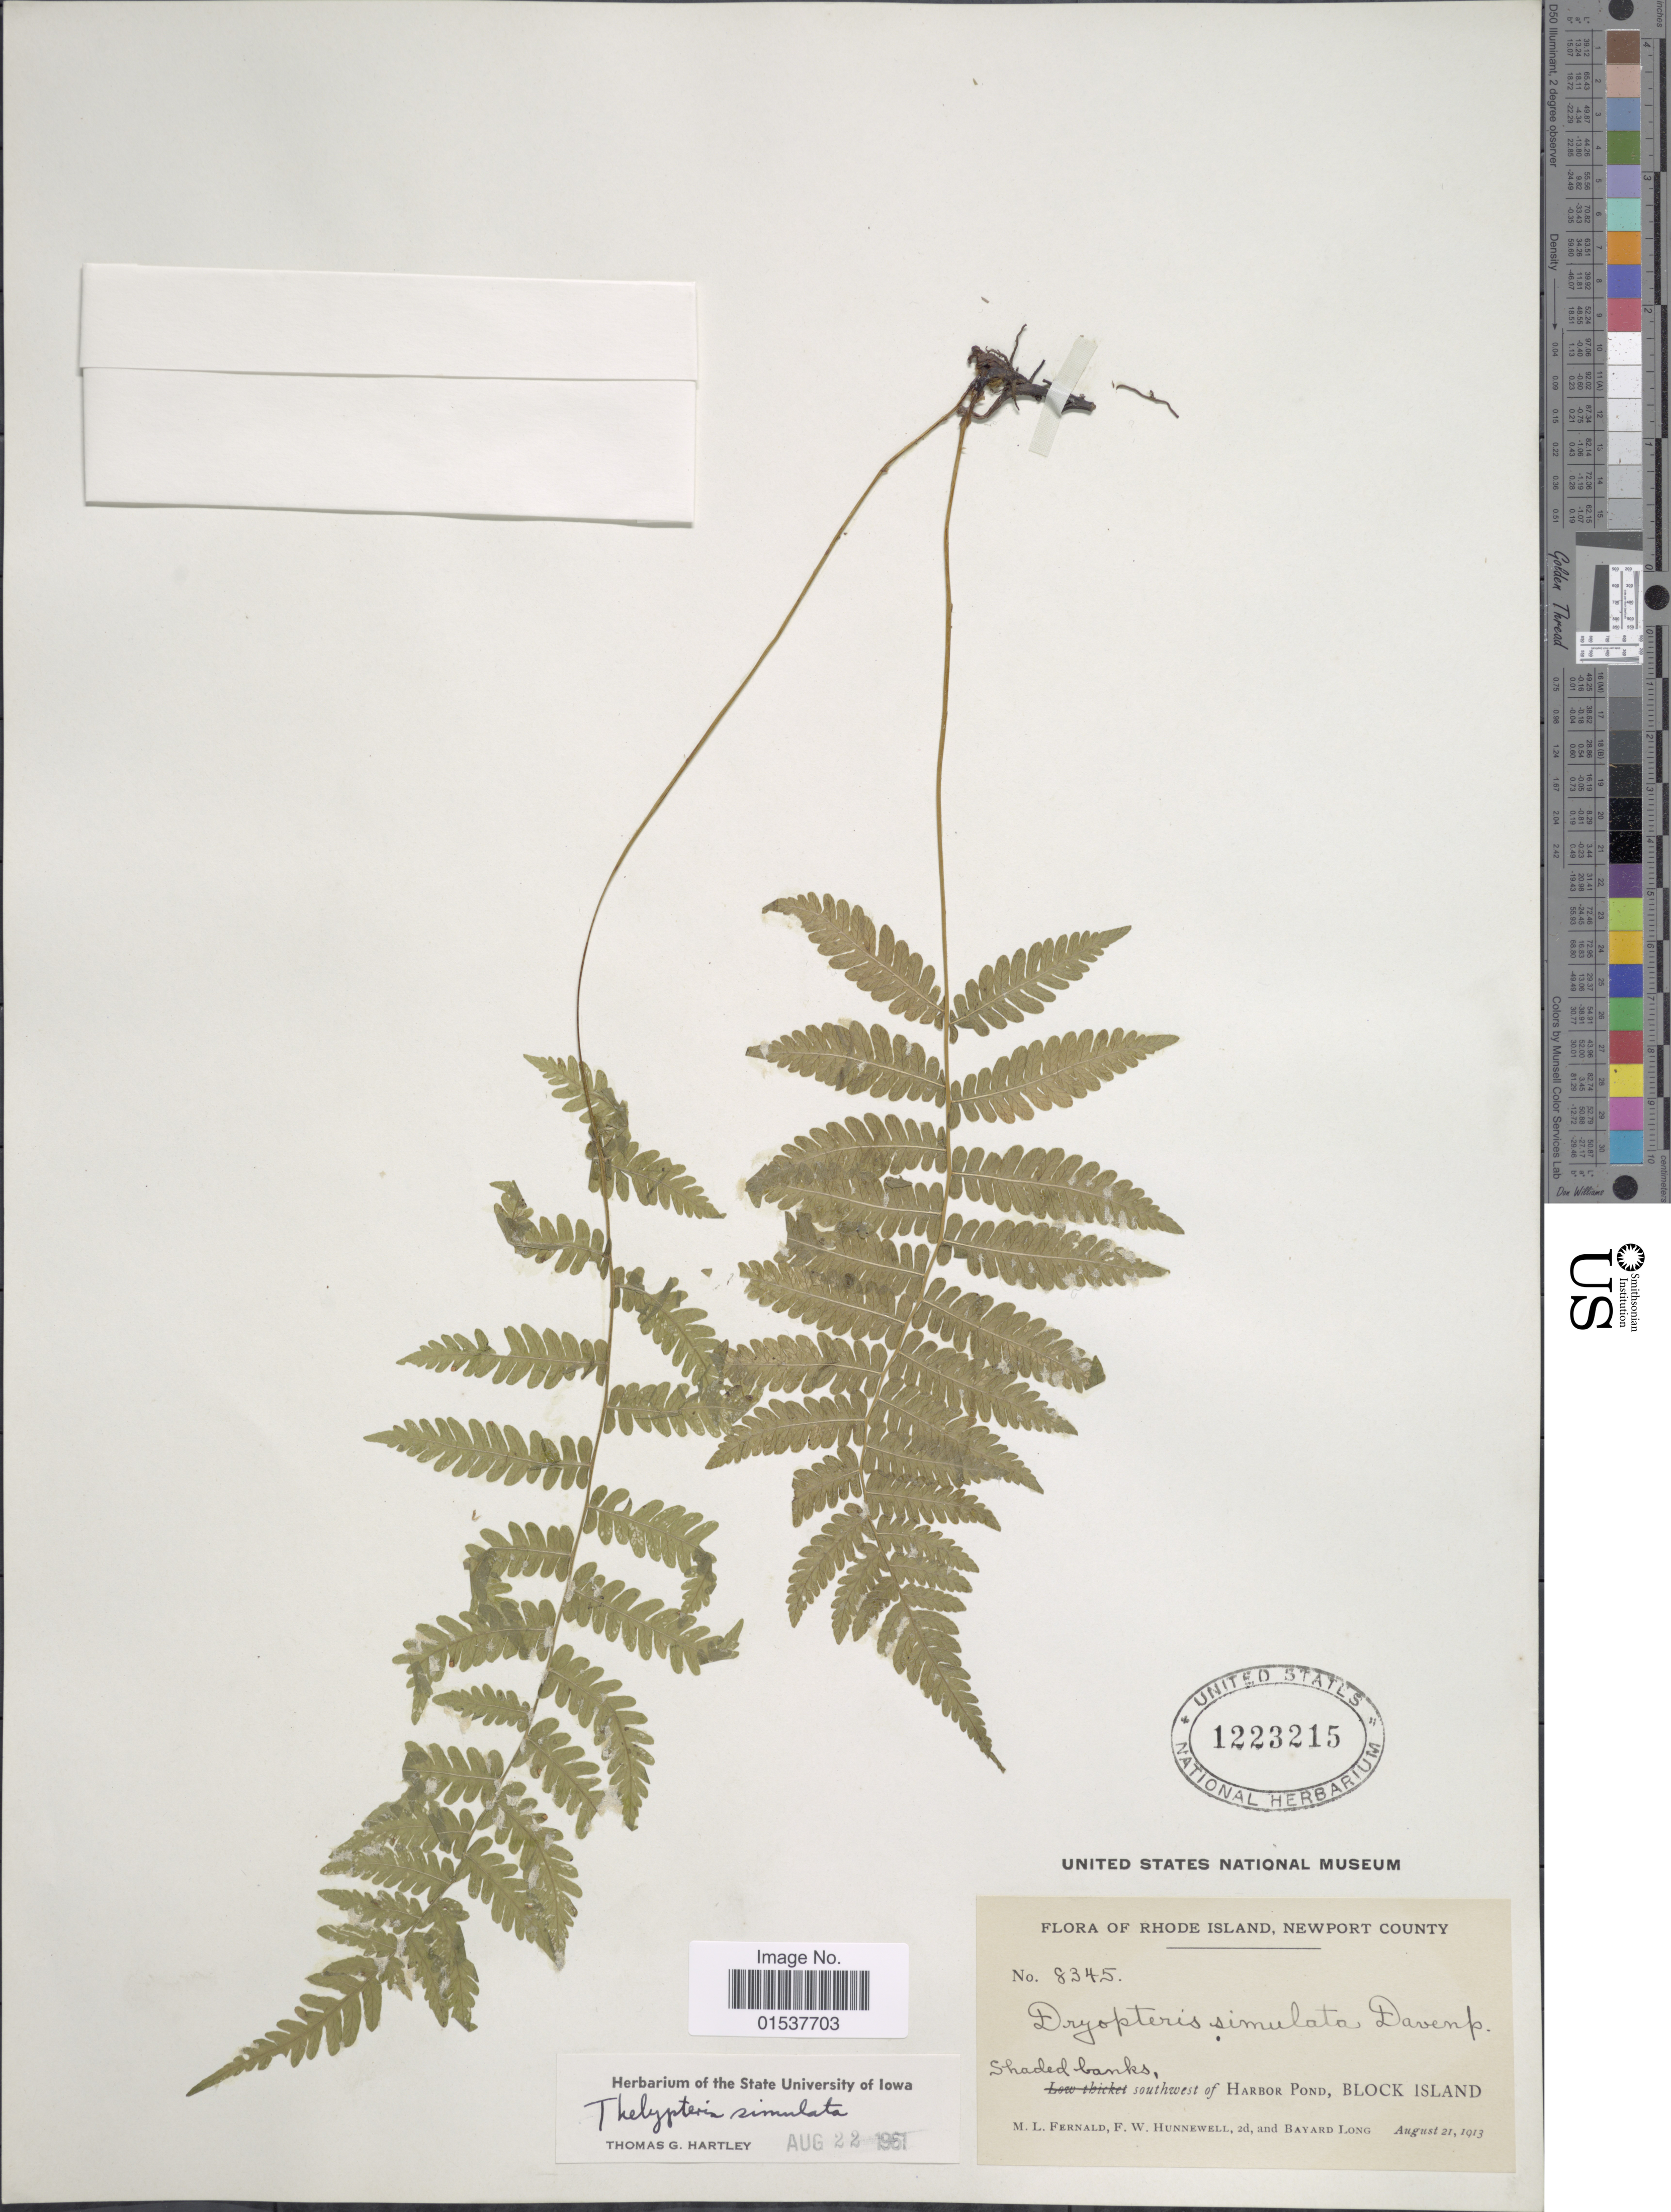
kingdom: Plantae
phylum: Tracheophyta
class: Polypodiopsida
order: Polypodiales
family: Thelypteridaceae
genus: Parathelypteris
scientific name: Parathelypteris simulata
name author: (Davenp.) Holttum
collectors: M. L. Fernald, F. Hunnewell & B. H. Long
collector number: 8345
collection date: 1913-08-21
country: United States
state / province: Rhode Island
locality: Newport County, shaded banks southwest of Harbor Pond, Block Island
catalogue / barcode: US 1223215